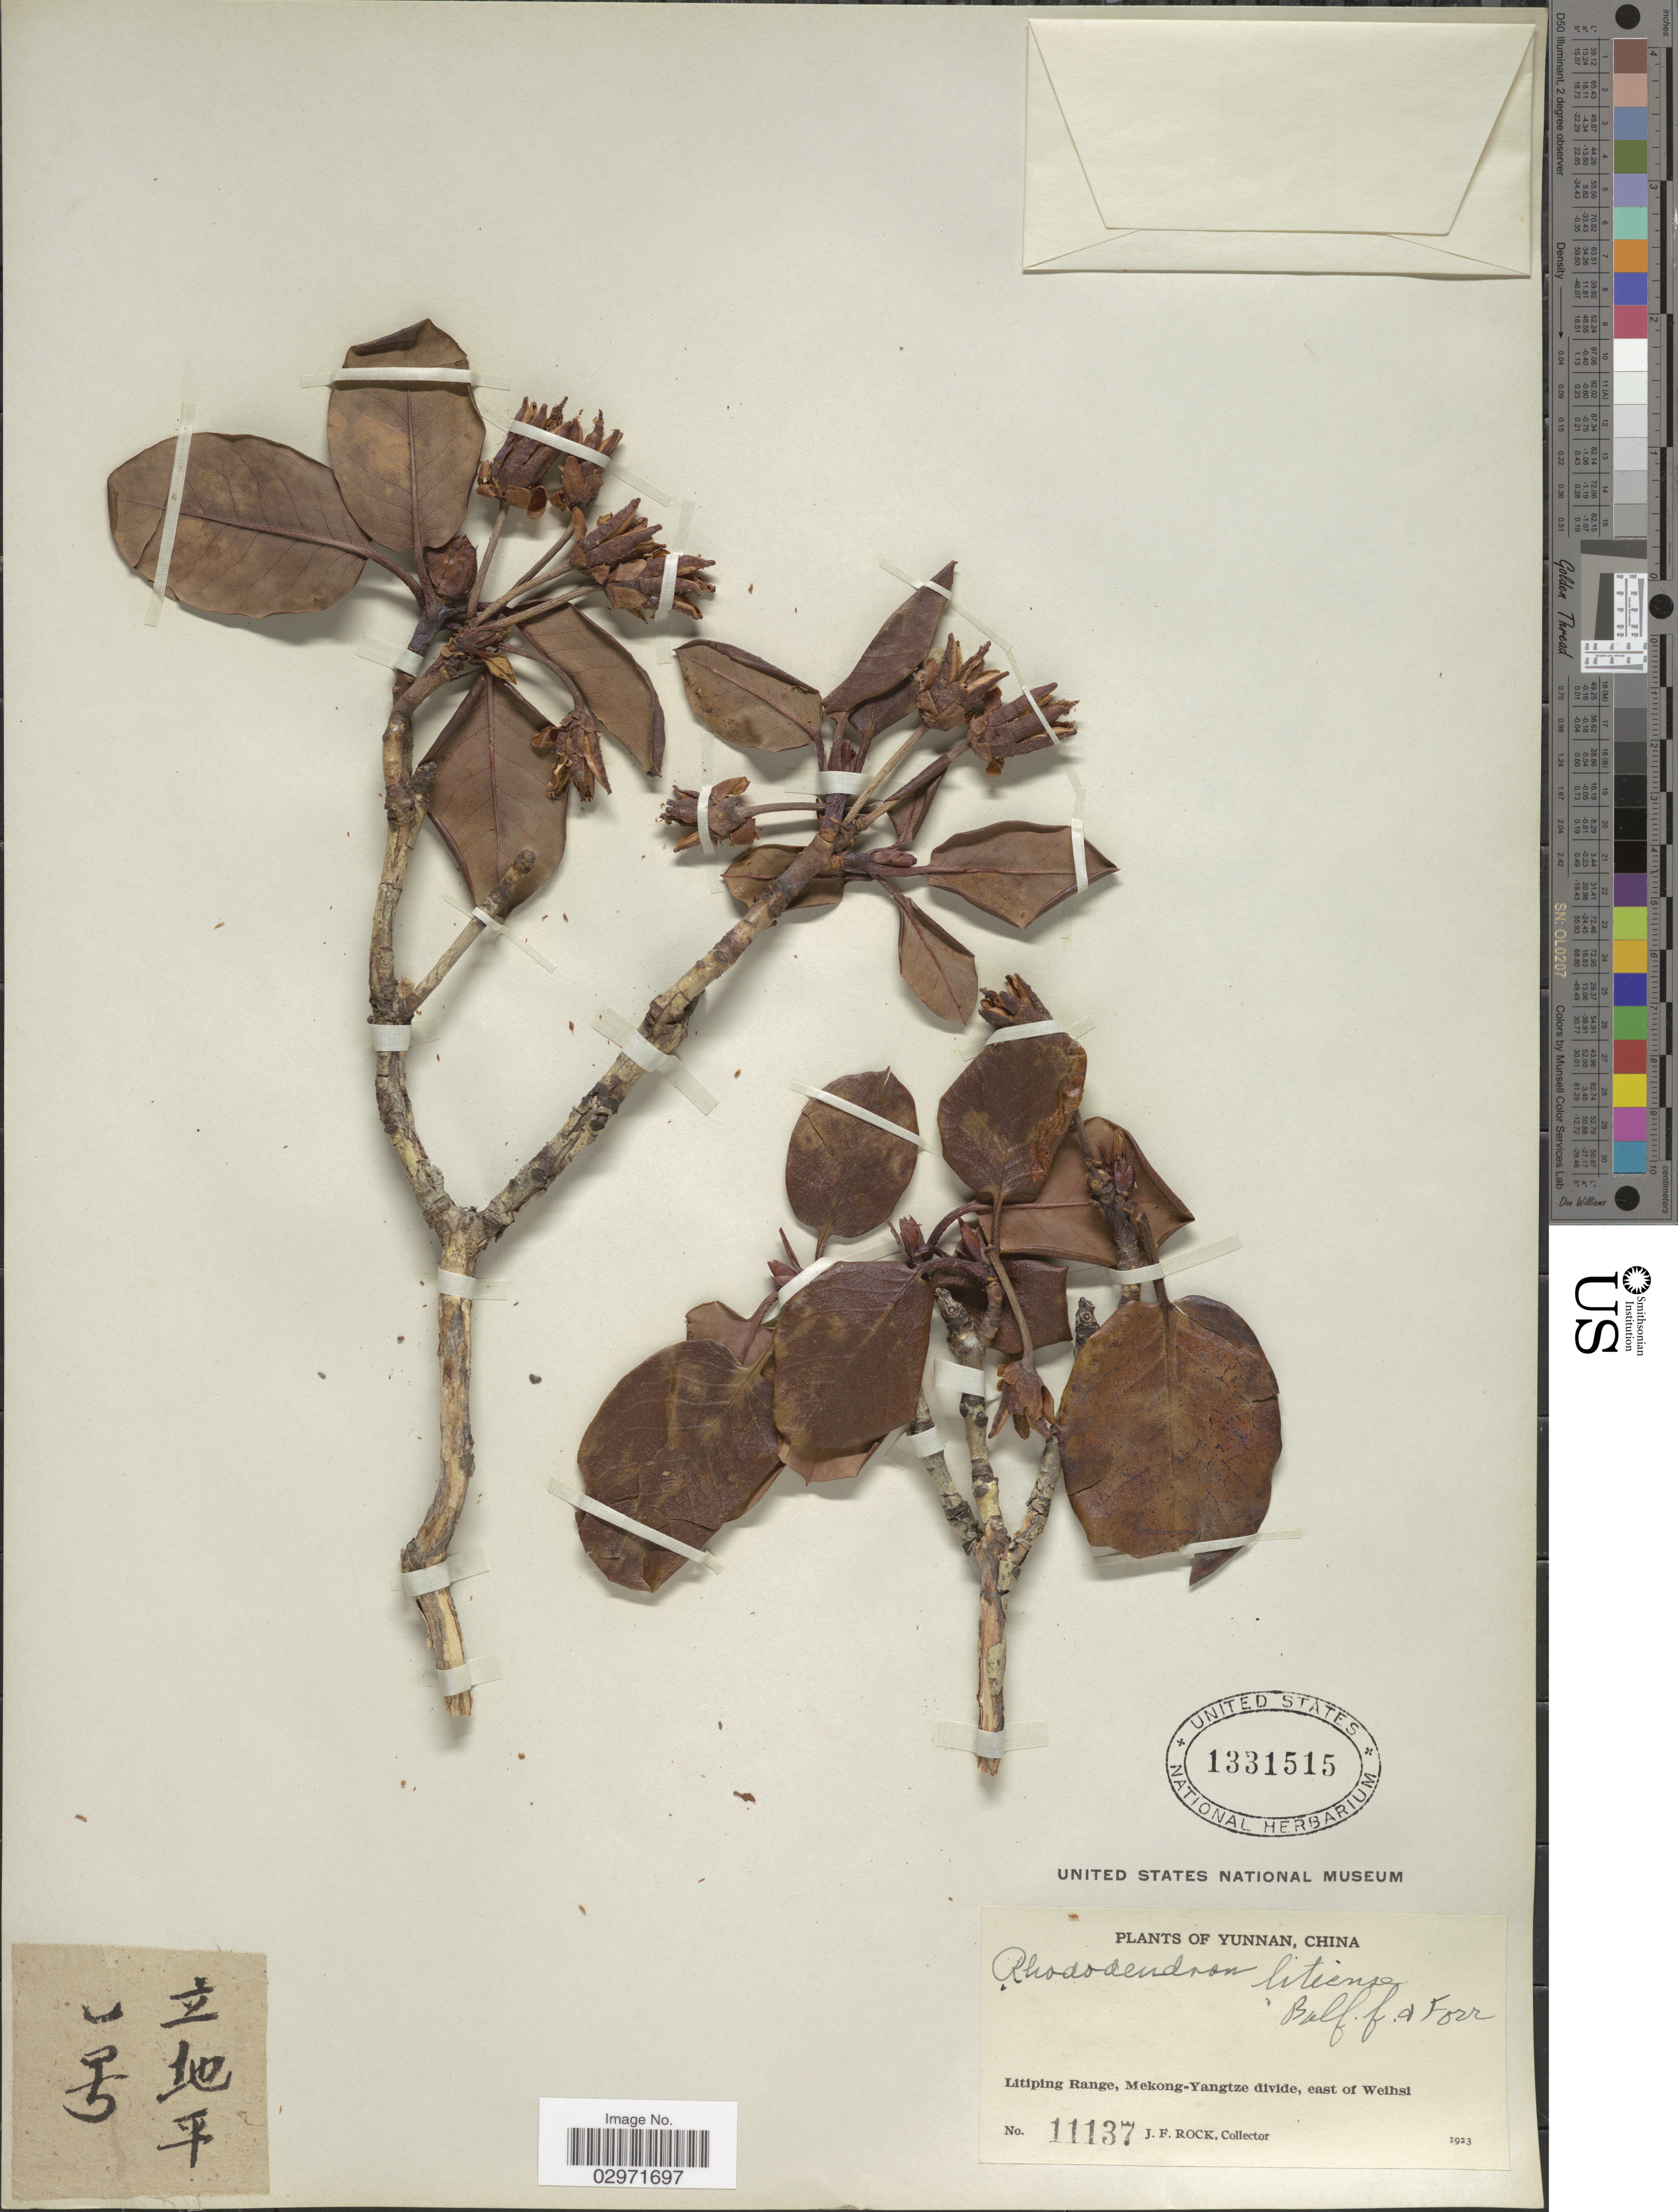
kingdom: Plantae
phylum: Tracheophyta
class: Magnoliopsida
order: Ericales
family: Ericaceae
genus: Rhododendron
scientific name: Rhododendron litiense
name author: Balf. f. & Forrest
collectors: J. Rock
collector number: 11137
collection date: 1923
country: China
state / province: Yunnan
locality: Litiping Range, Mekong-Yangtze divide, east of Weihsi.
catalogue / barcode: US 1331515